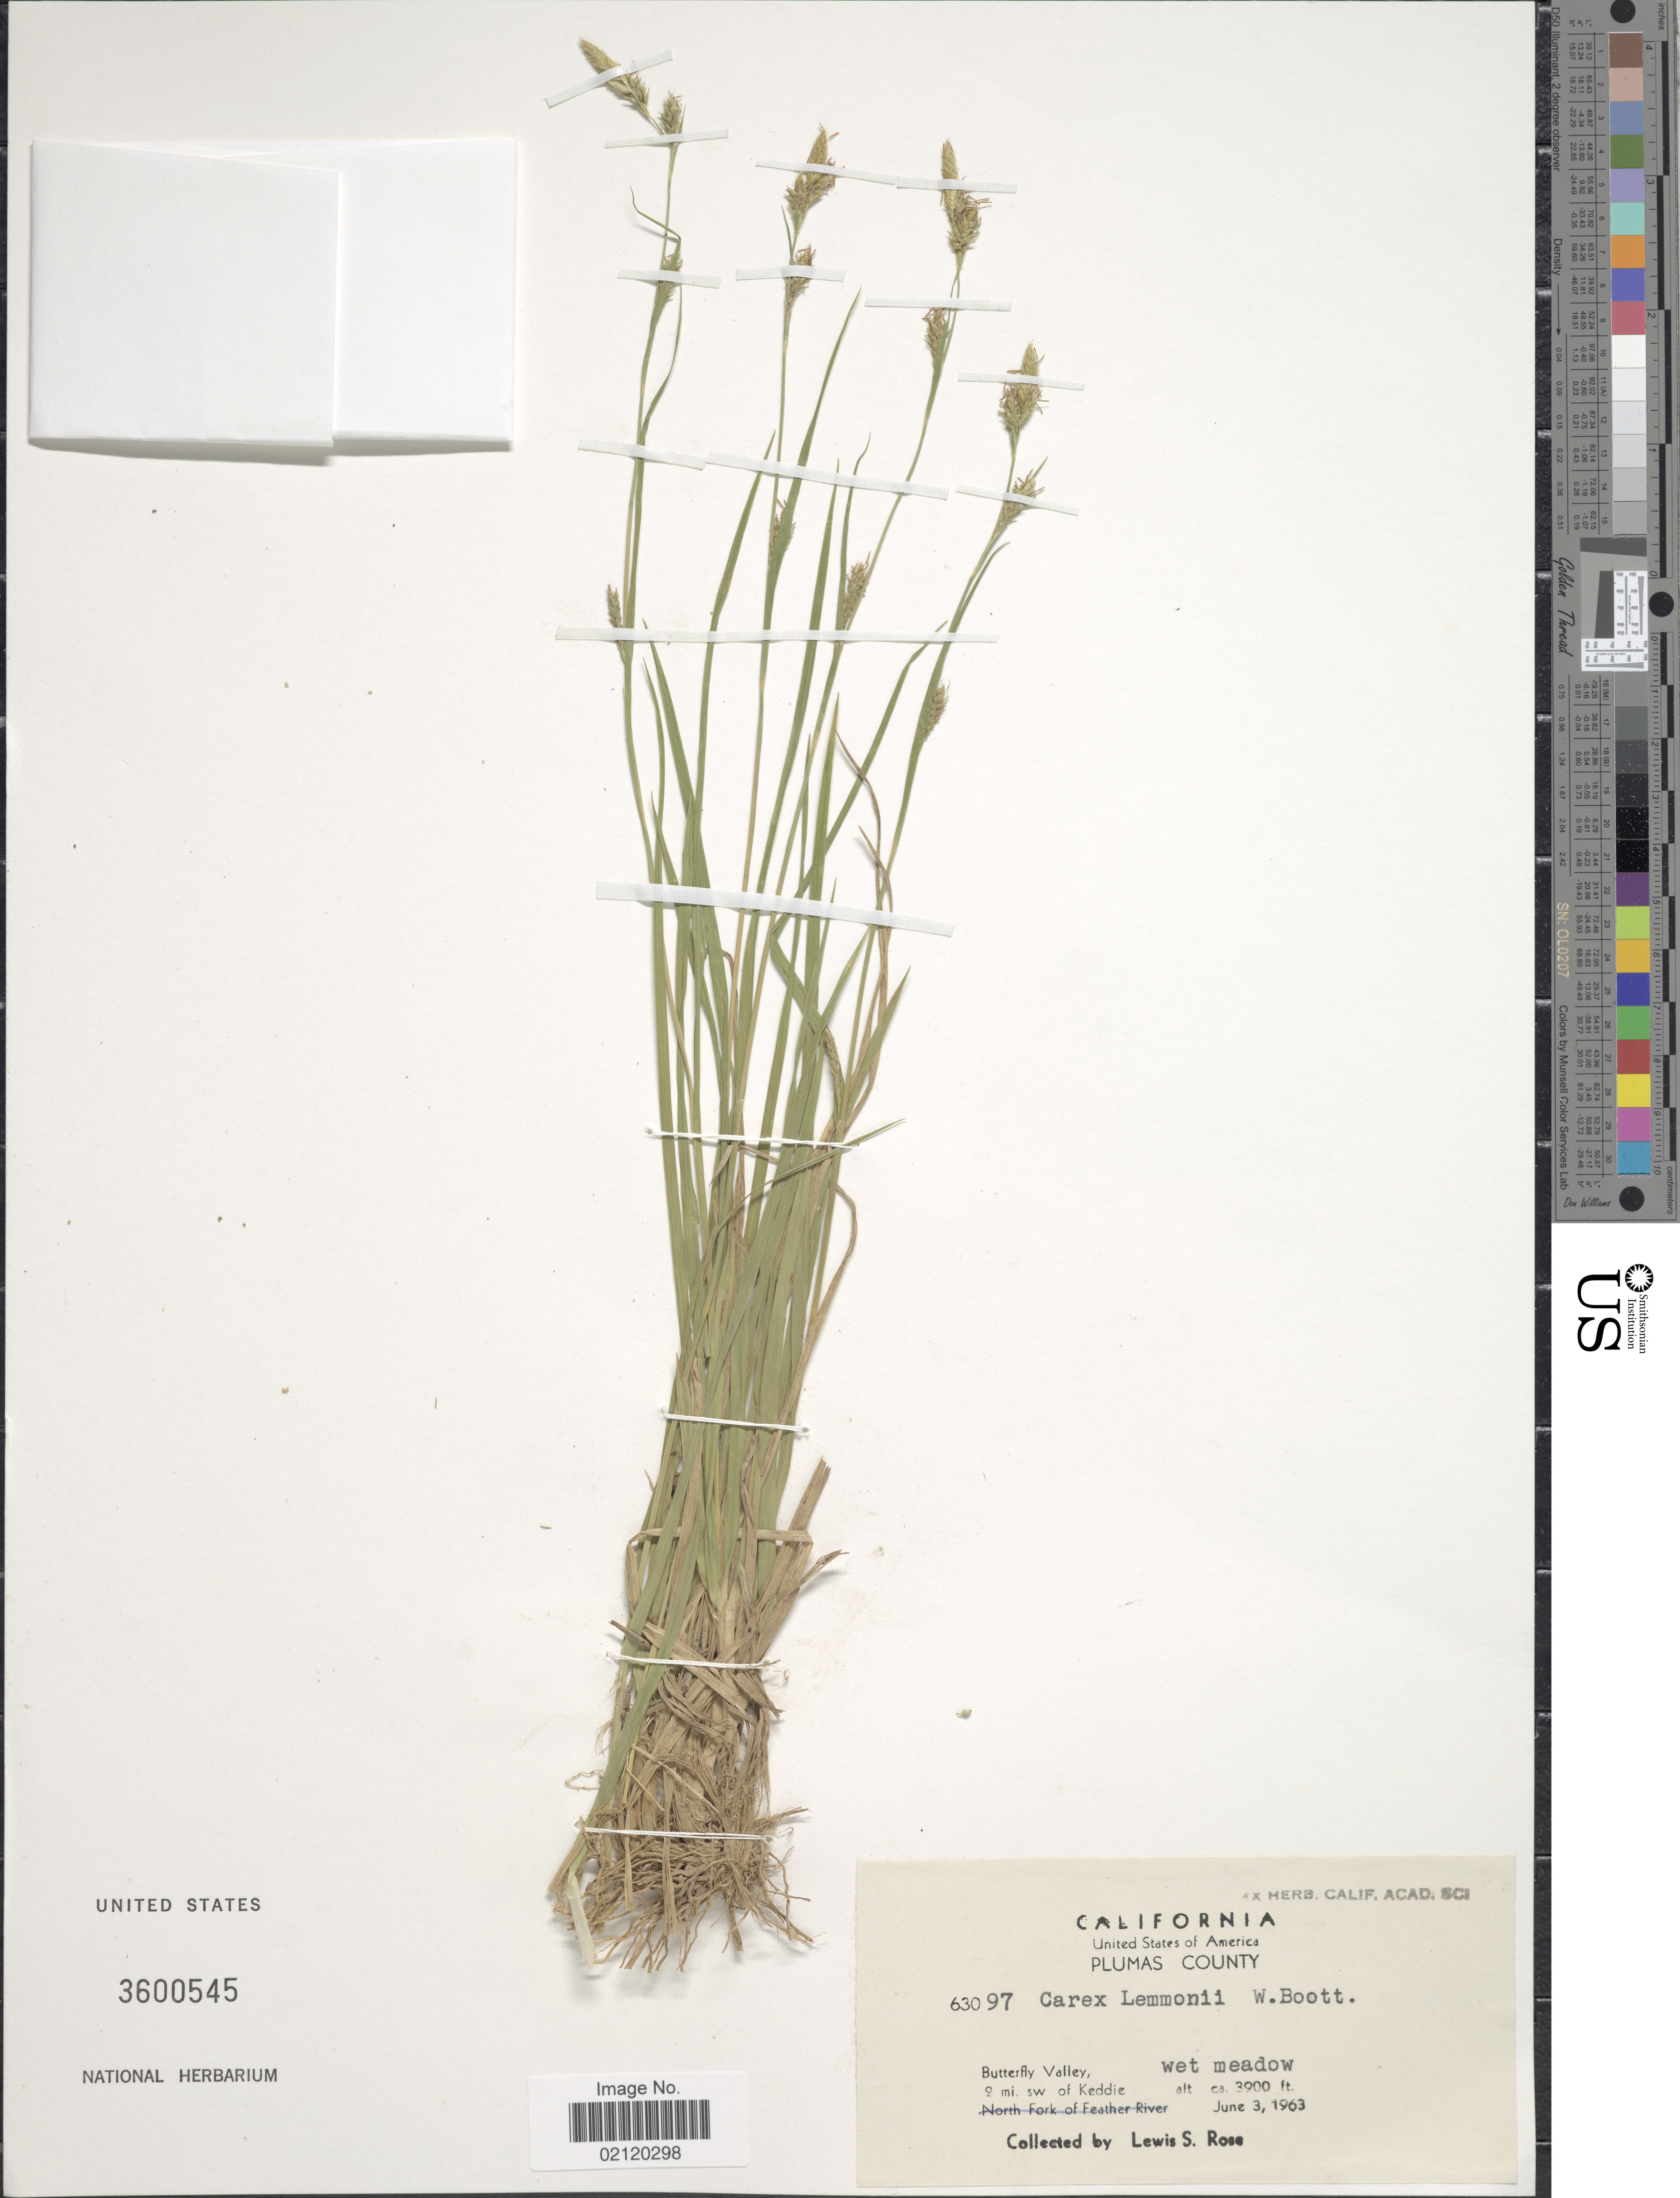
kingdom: Plantae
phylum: Tracheophyta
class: Liliopsida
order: Poales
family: Cyperaceae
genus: Carex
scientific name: Carex lemmonii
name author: W. Boott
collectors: L. S. Rose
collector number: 63097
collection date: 1963-06-03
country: United States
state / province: California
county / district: Plumas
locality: Plumas County, Butterfly Valley, 2 mi. sw of Keddie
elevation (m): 1189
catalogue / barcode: US 3600545